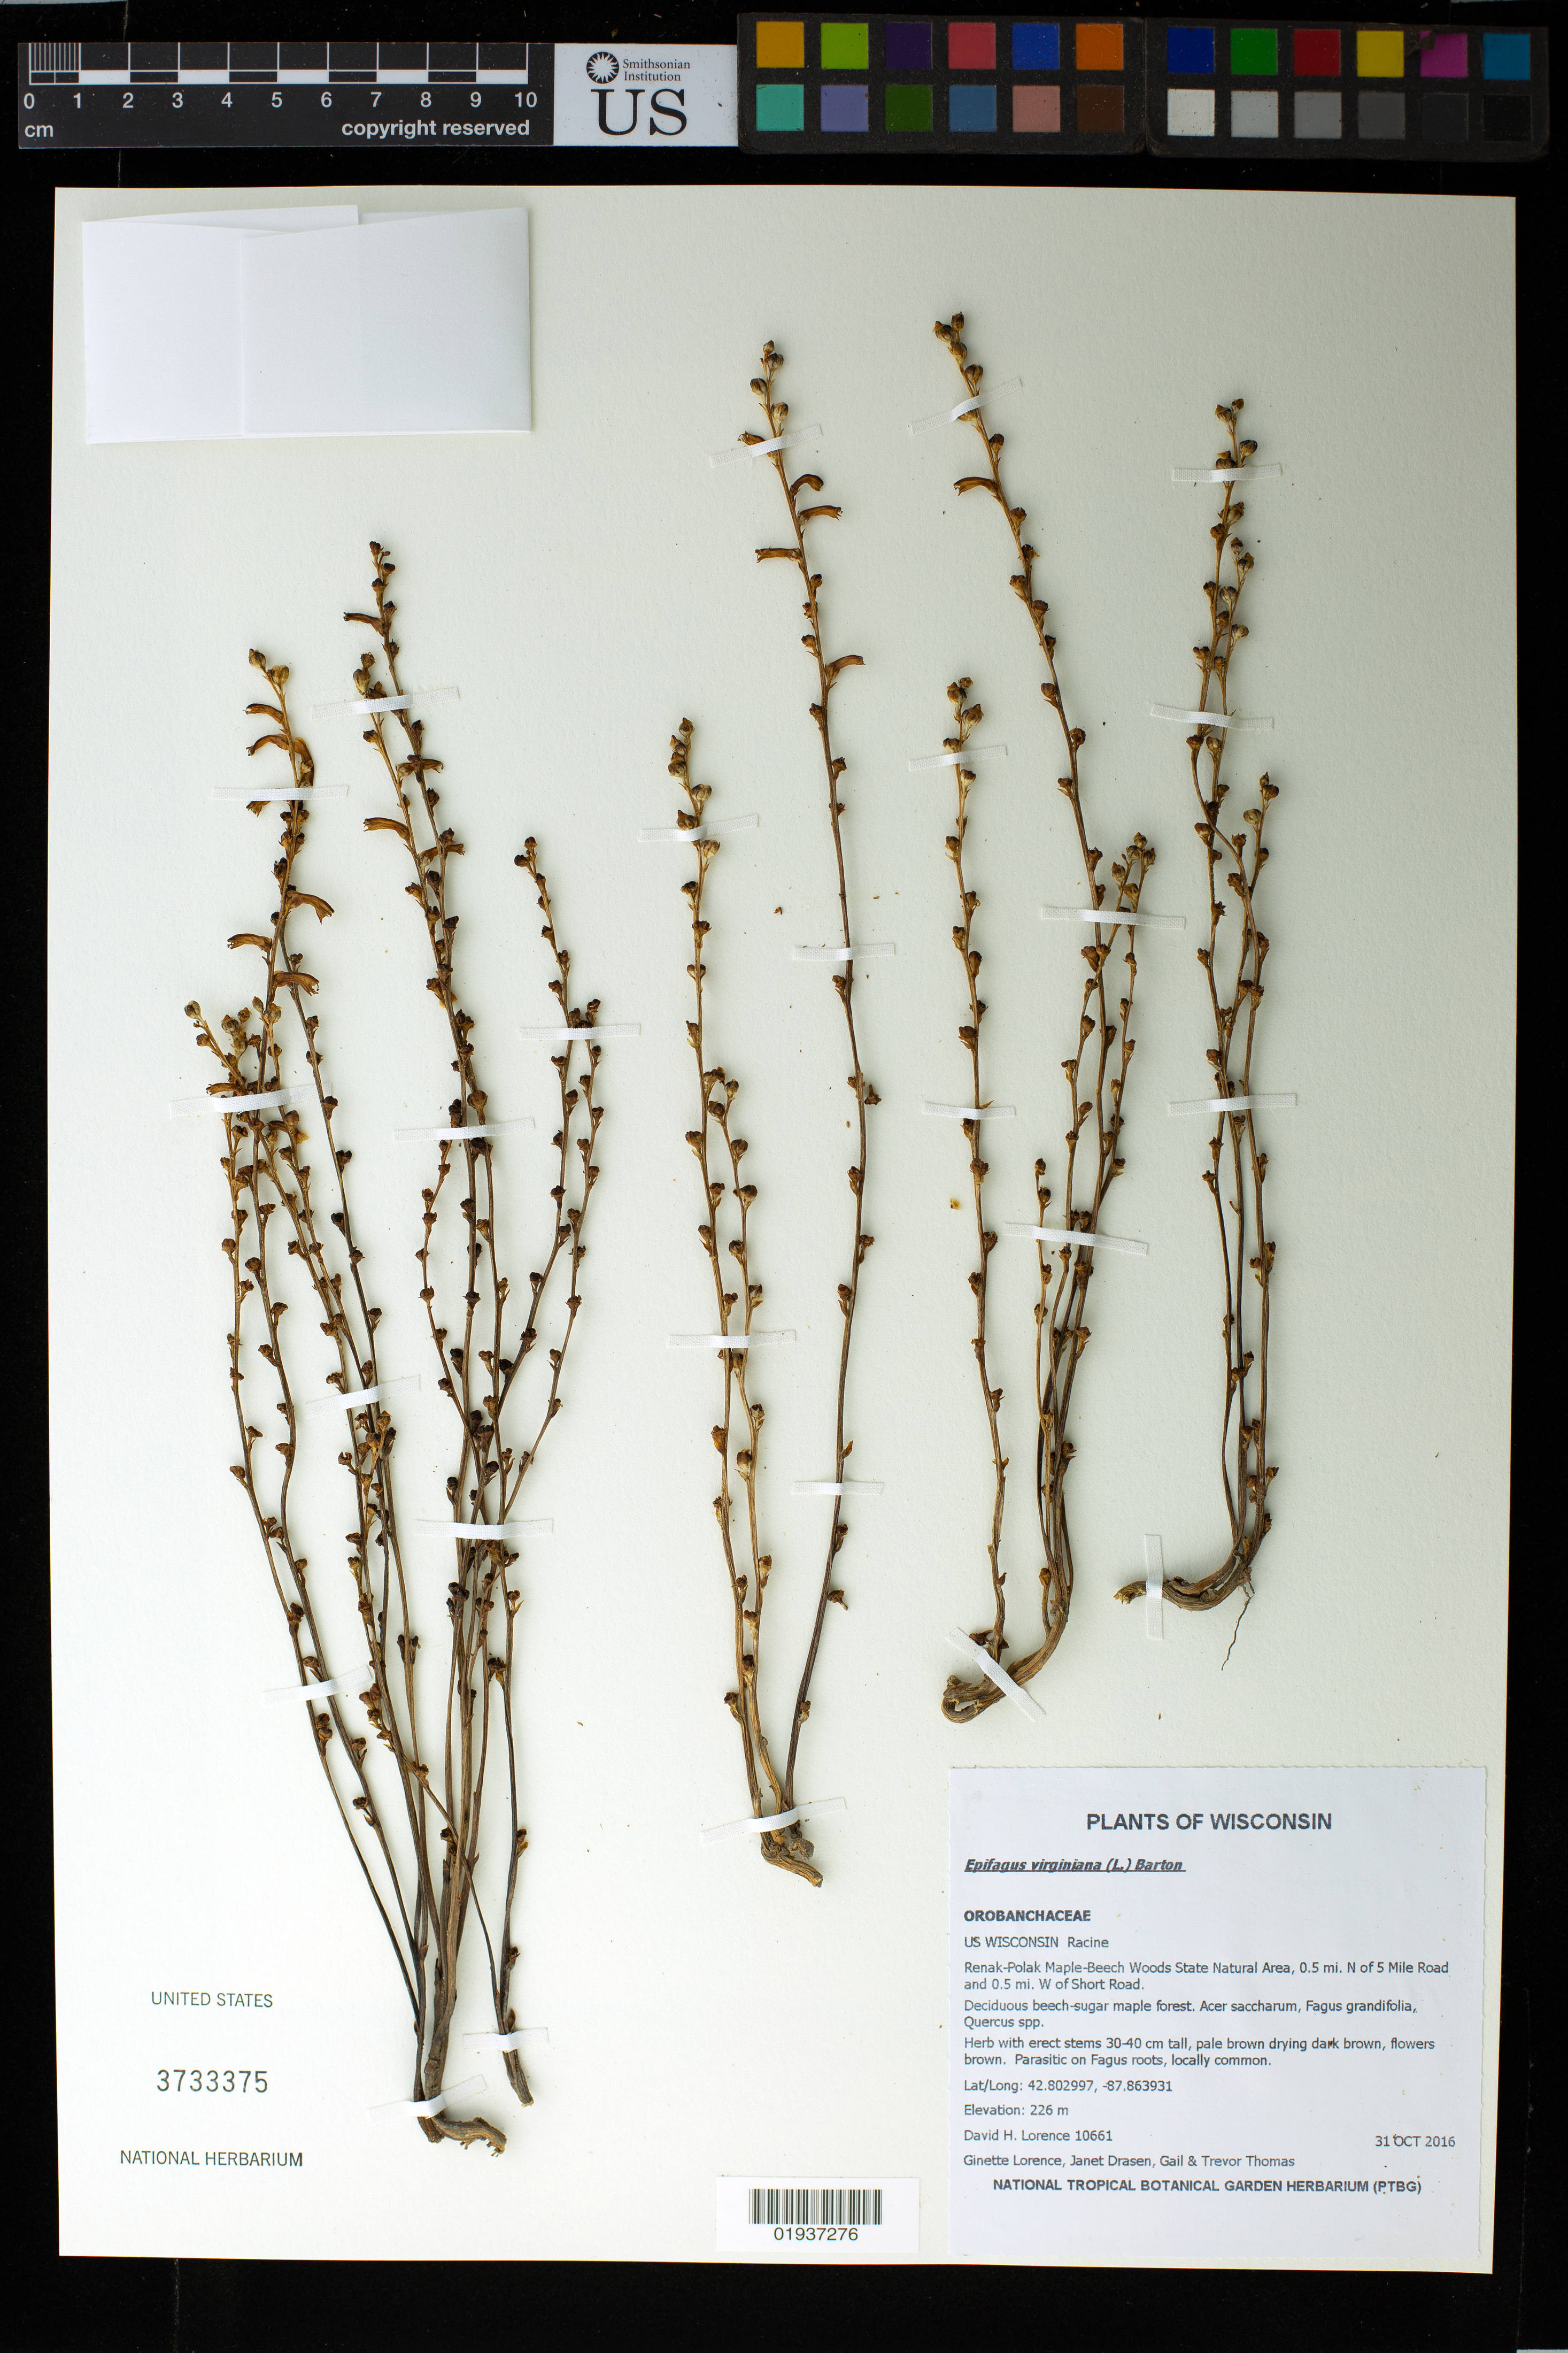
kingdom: Plantae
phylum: Tracheophyta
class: Magnoliopsida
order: Lamiales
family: Orobanchaceae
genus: Epifagus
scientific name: Epifagus virginiana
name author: (L.) W.P.C. Barton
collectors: D. Lorence, G. Lorence & et al.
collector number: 10661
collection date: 2016-10-31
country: United States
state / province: Wisconsin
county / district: Racine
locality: Renak-Polak Maple-Beech Woods State Natural Area, 0.5 mi N or 5 Mile Road and 0.5 mi. W of Short Road.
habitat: Deciduous maple forest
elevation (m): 226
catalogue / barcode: US 3733376